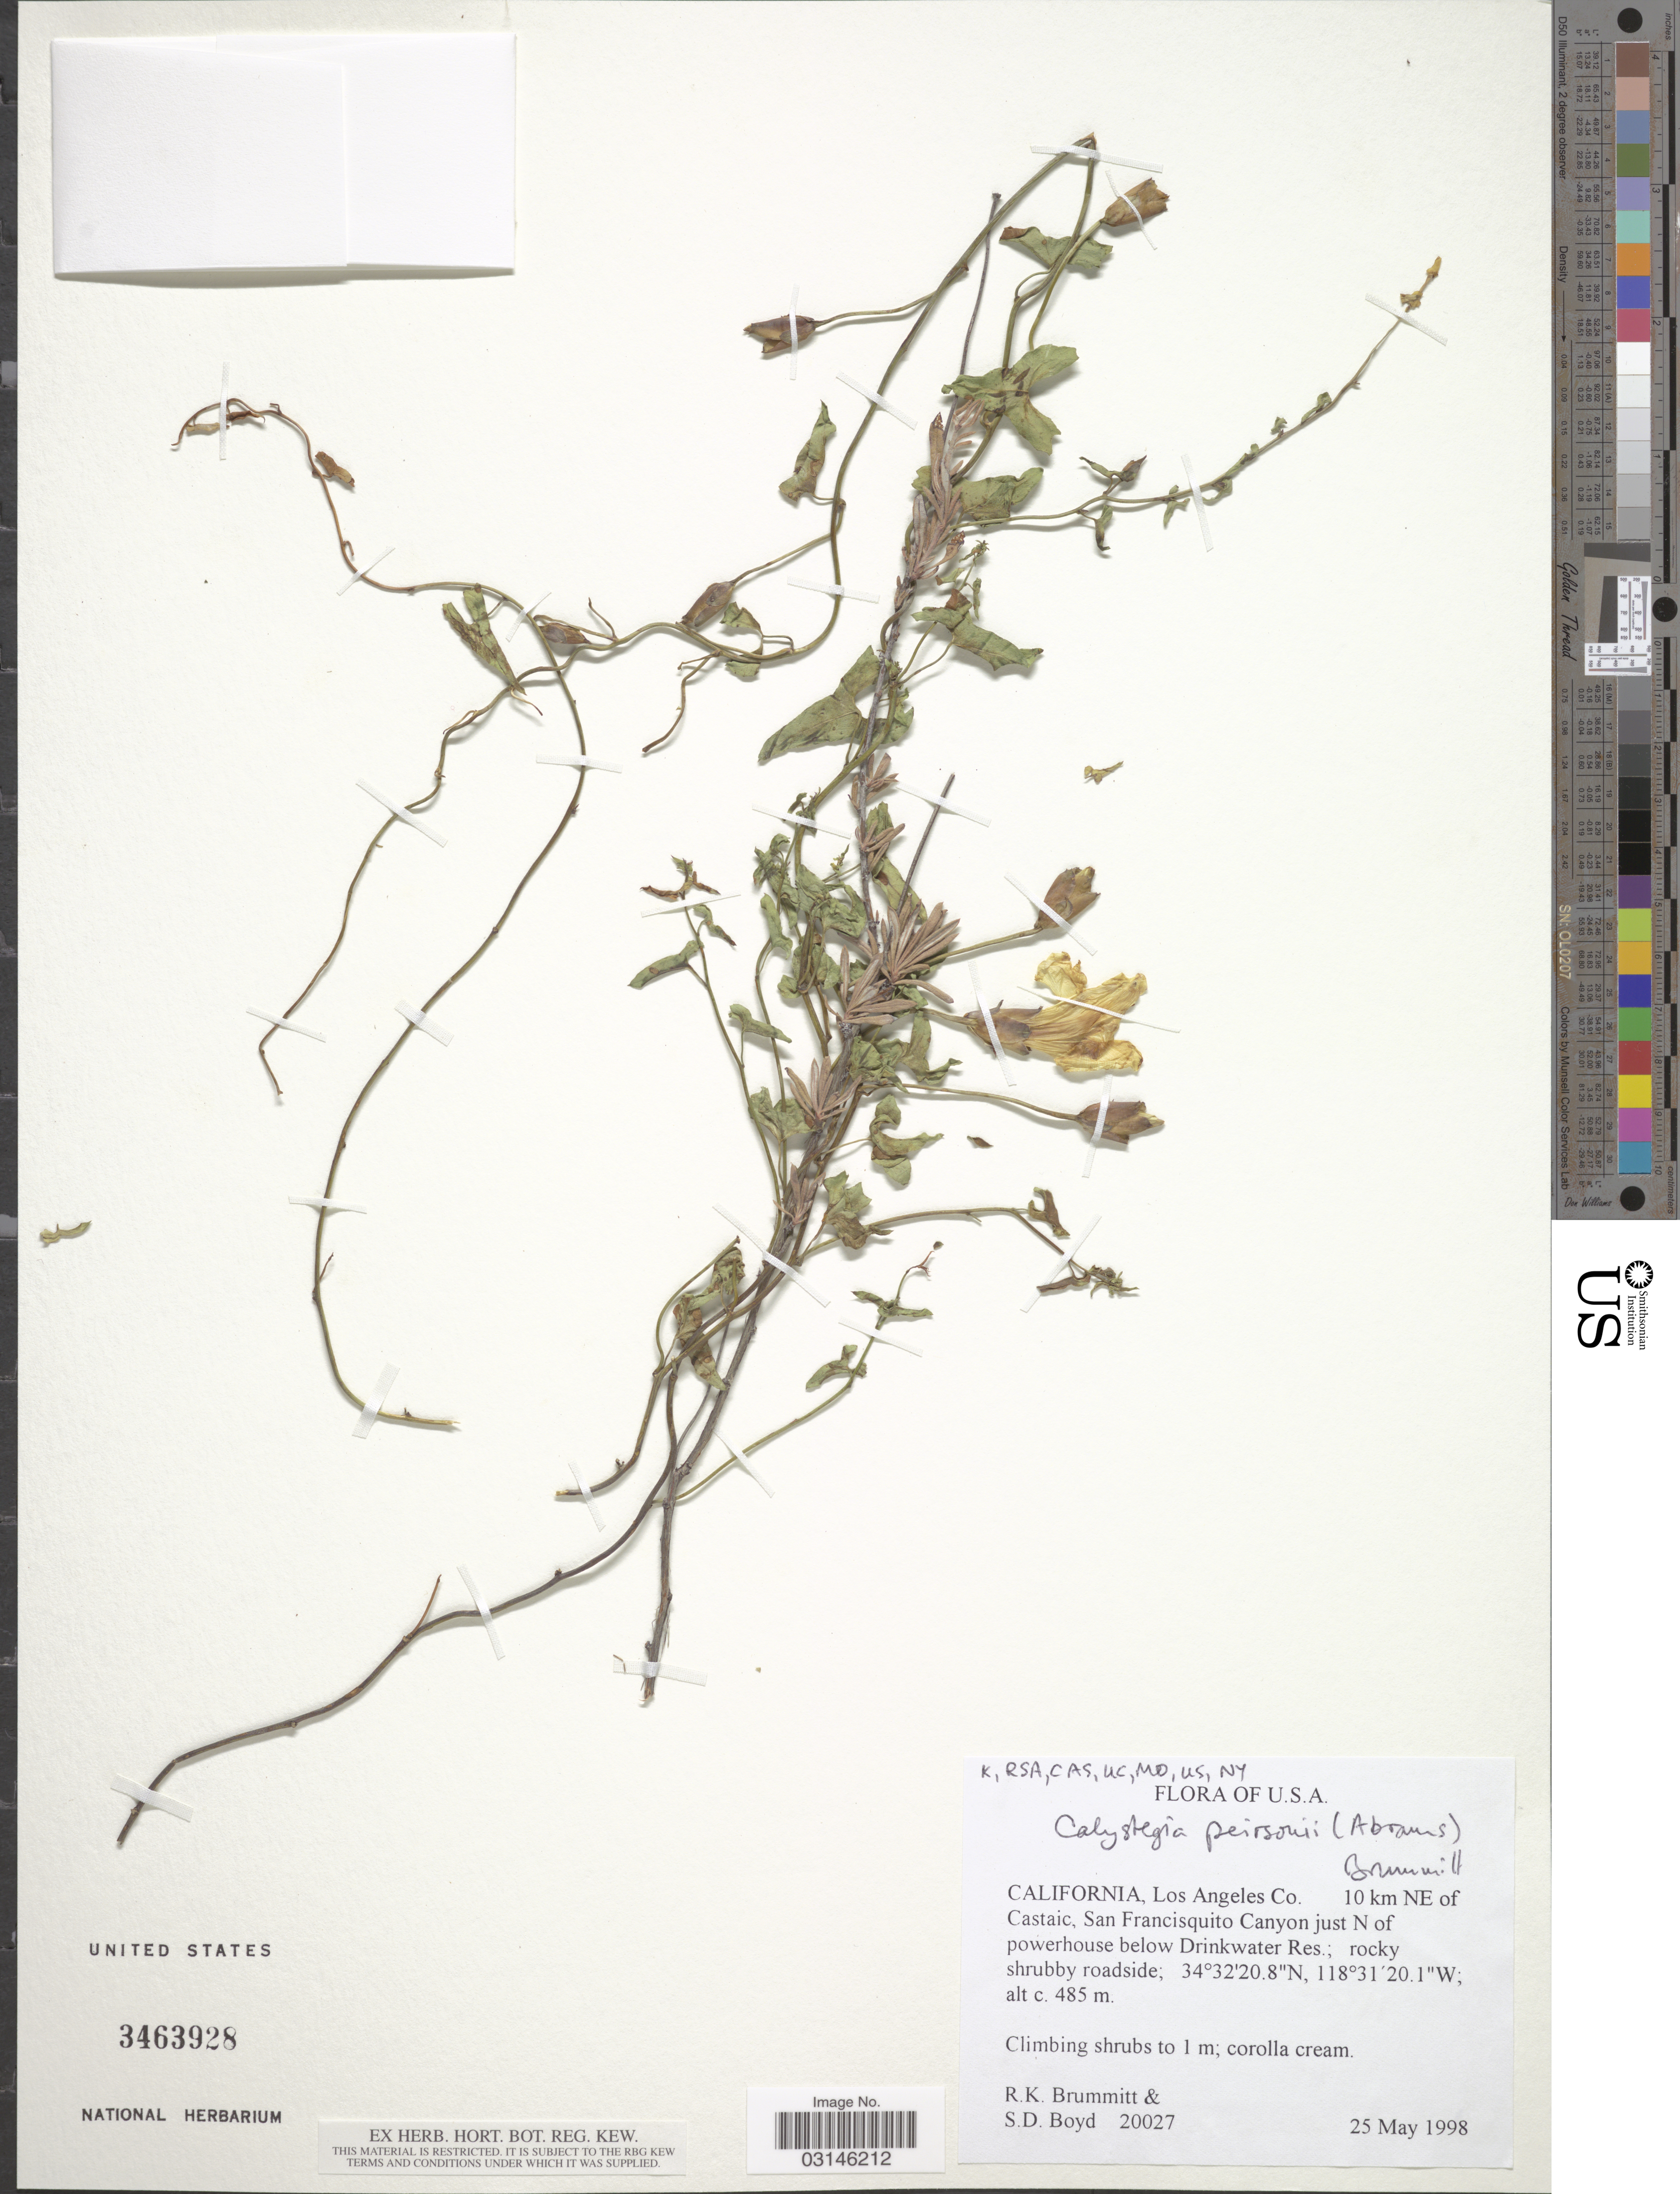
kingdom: Plantae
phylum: Tracheophyta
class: Magnoliopsida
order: Solanales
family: Convolvulaceae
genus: Calystegia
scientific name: Calystegia peirsonii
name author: (Abrams) Brummitt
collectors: R. K. Brummitt & S. Boyd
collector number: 20027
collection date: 1998-05-25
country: United States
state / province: California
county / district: San Francisco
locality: Los Angeles Co. 10 km NE of Castaic, San Francisco Canyon just N of powerhouse below Drinkwater Res.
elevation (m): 485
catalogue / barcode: US 3463928